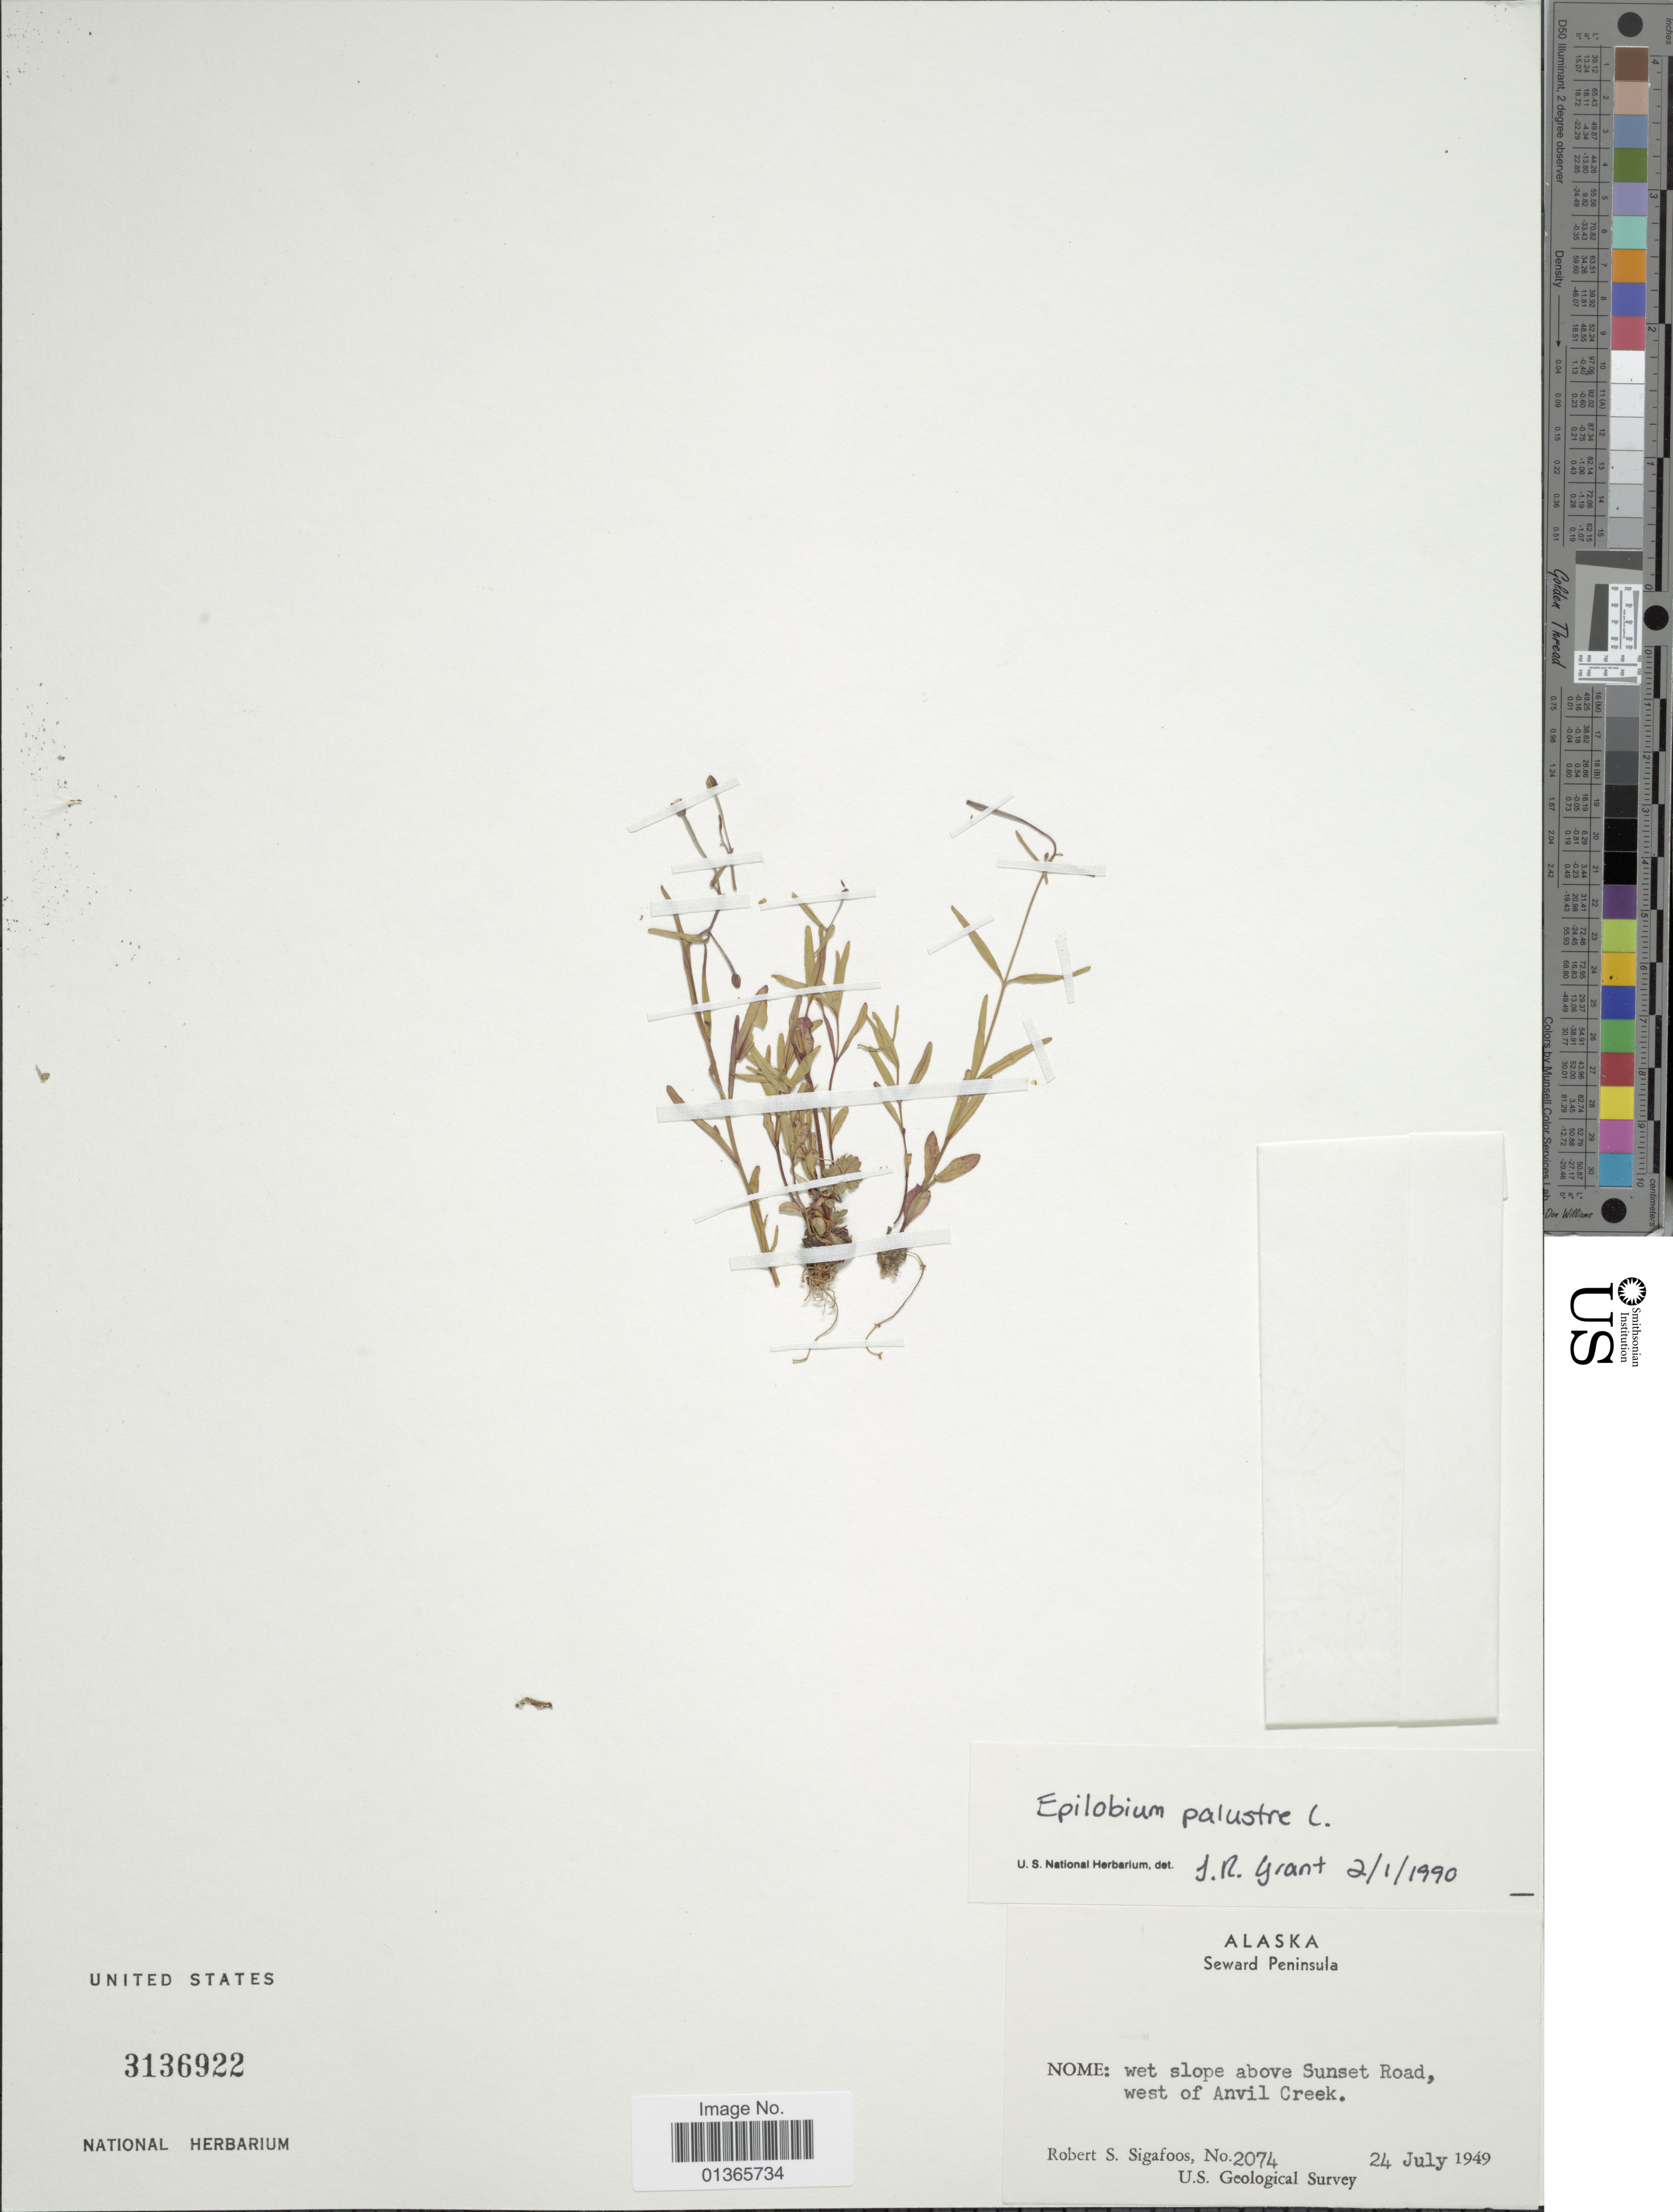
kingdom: Plantae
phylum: Tracheophyta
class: Magnoliopsida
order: Myrtales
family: Onagraceae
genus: Epilobium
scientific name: Epilobium palustre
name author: L.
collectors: R. Sigafoos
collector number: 2074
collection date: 1949-07-24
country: United States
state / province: Alaska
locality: Seward Peninsula. Nome: wet slope above Sunset Road, west of Anvil Creek.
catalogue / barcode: US 3136922